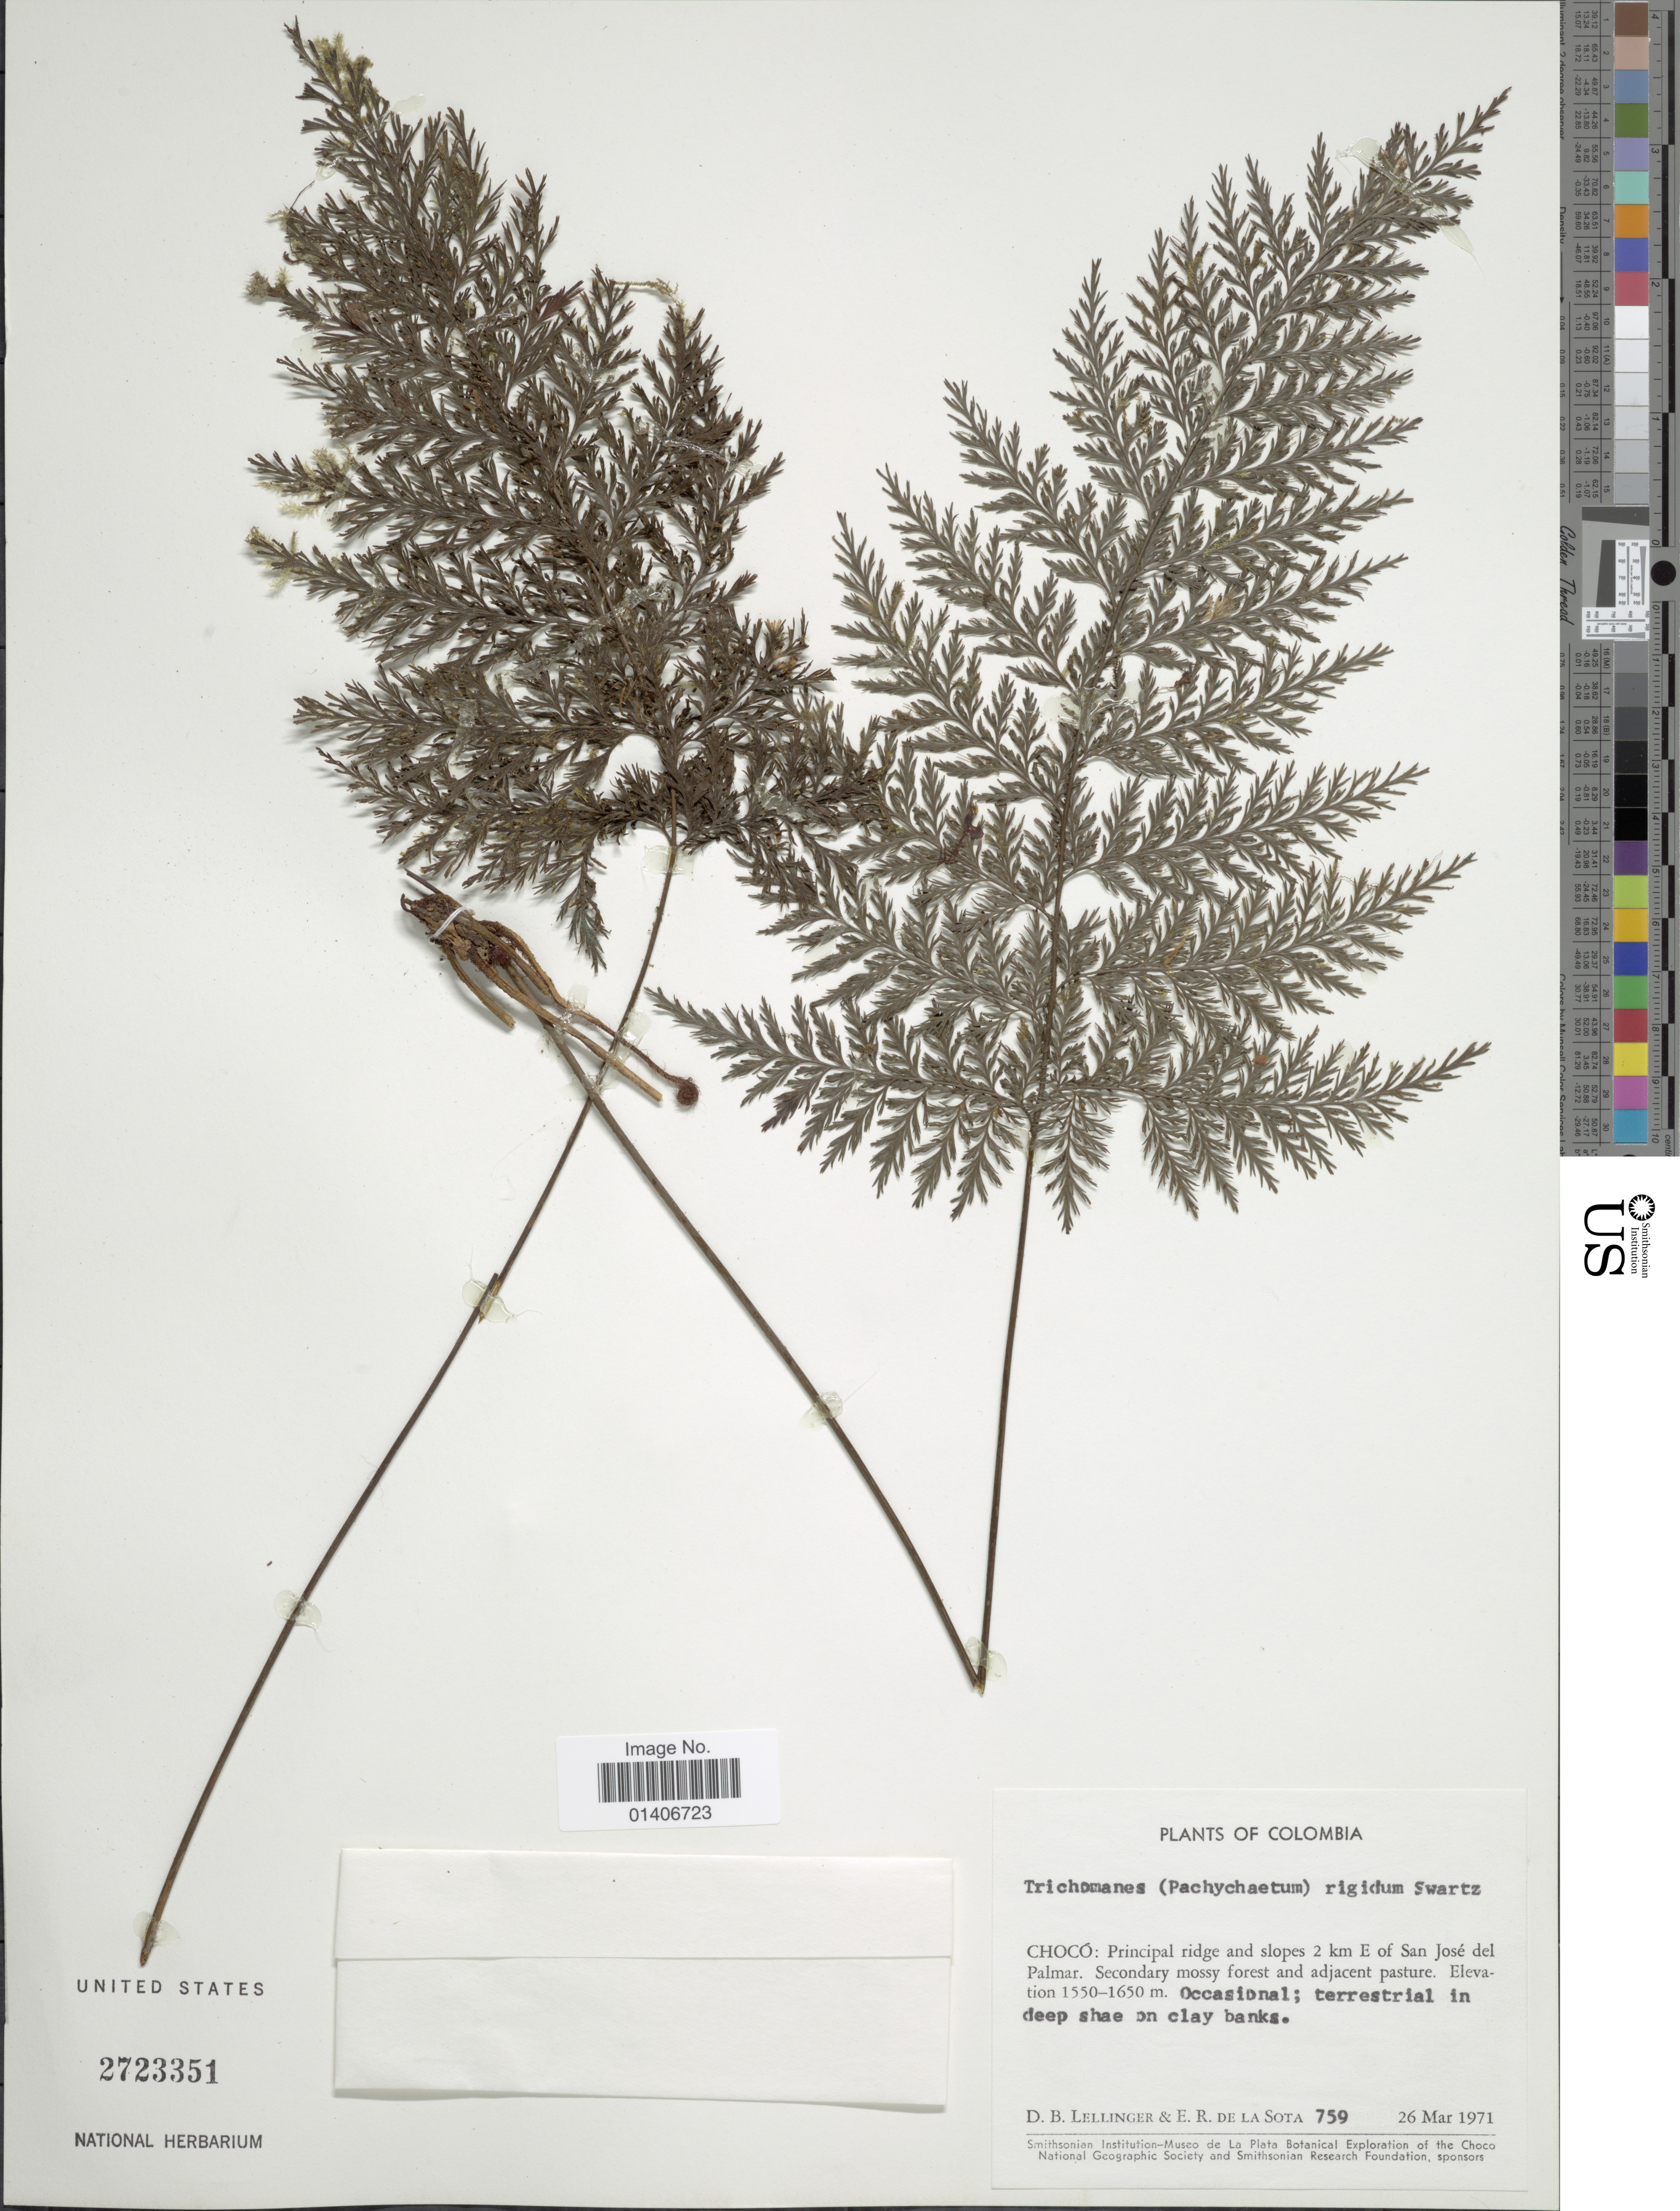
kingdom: Plantae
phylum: Tracheophyta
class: Polypodiopsida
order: Hymenophyllales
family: Hymenophyllaceae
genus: Abrodictyum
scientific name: Abrodictyum rigidum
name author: (Sw.) Ebihara & Dubuisson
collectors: D. B. Lellinger & E. R. de la Sota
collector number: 759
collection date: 1971-03-26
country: Colombia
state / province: Chocó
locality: Principal ridge and slopes 2 km E San José del Palmar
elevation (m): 1550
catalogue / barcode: US 2723351